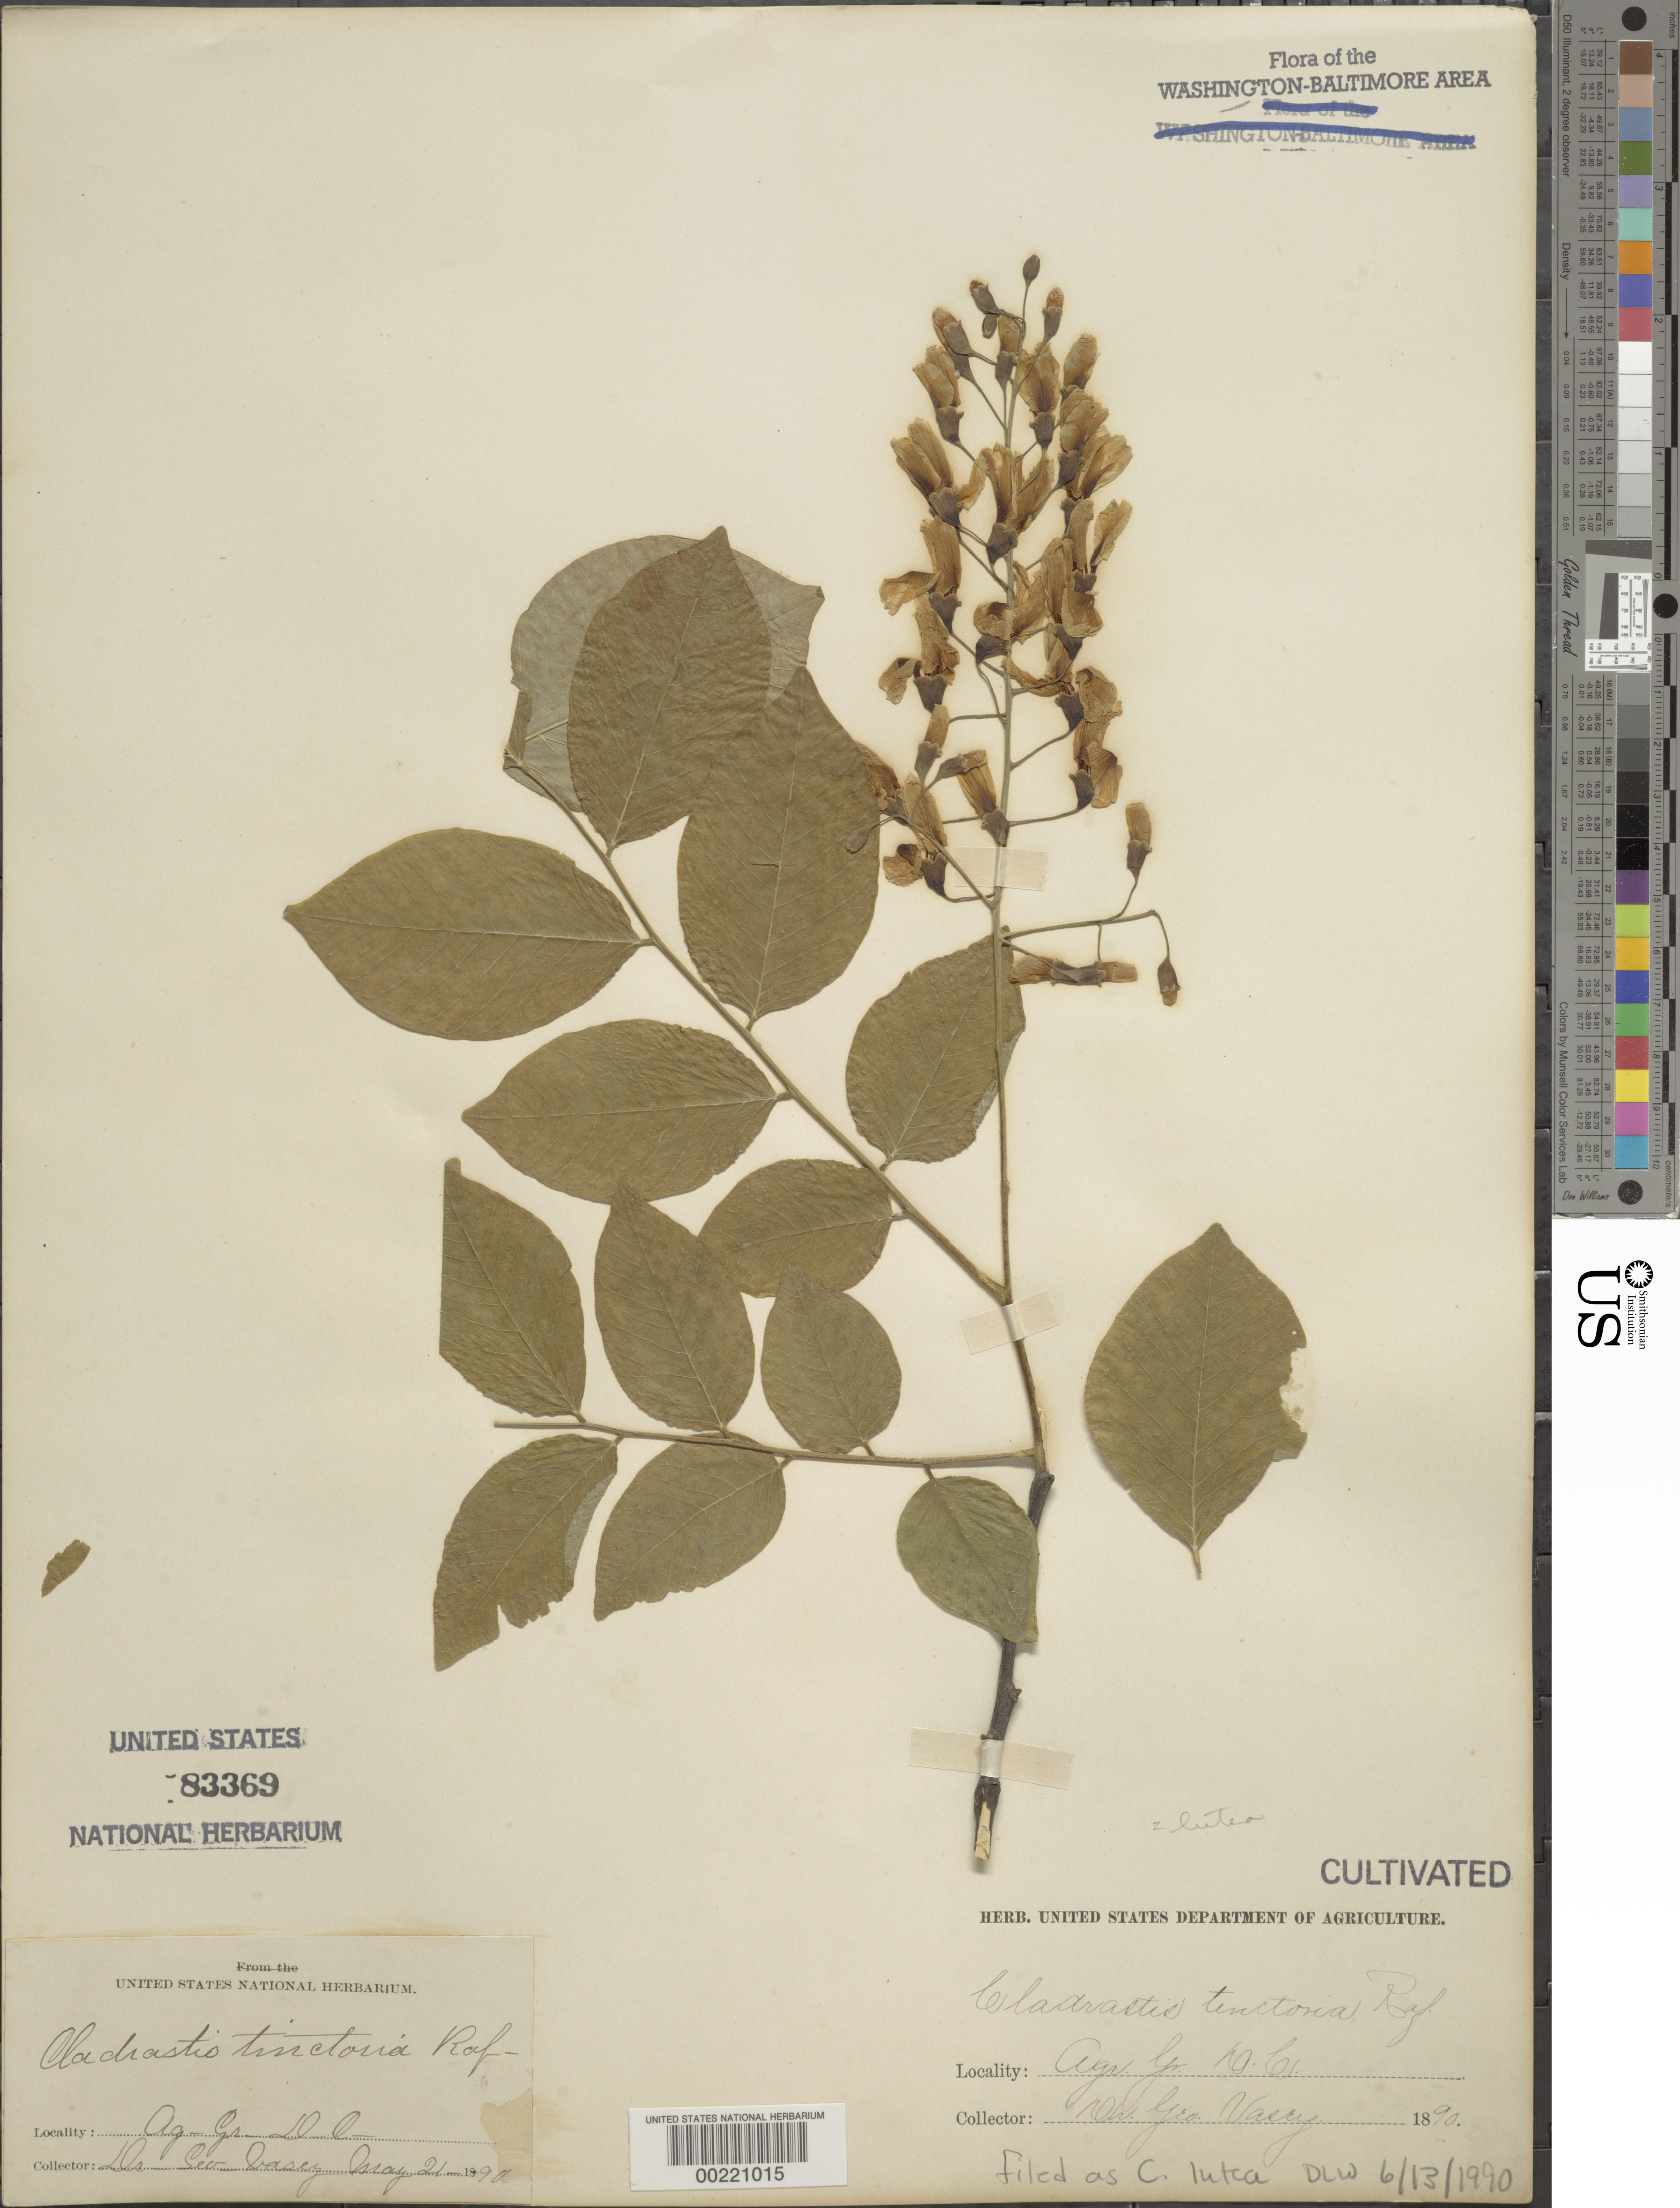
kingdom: Plantae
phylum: Tracheophyta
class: Magnoliopsida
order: Fabales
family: Fabaceae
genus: Cladrastis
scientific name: Cladrastis lutea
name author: (Michx.) Koch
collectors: G. R. Vasey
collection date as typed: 21 May 1890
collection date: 1890-05-21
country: United States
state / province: District of Columbia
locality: Department of Agriculture grounds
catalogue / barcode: US 83369